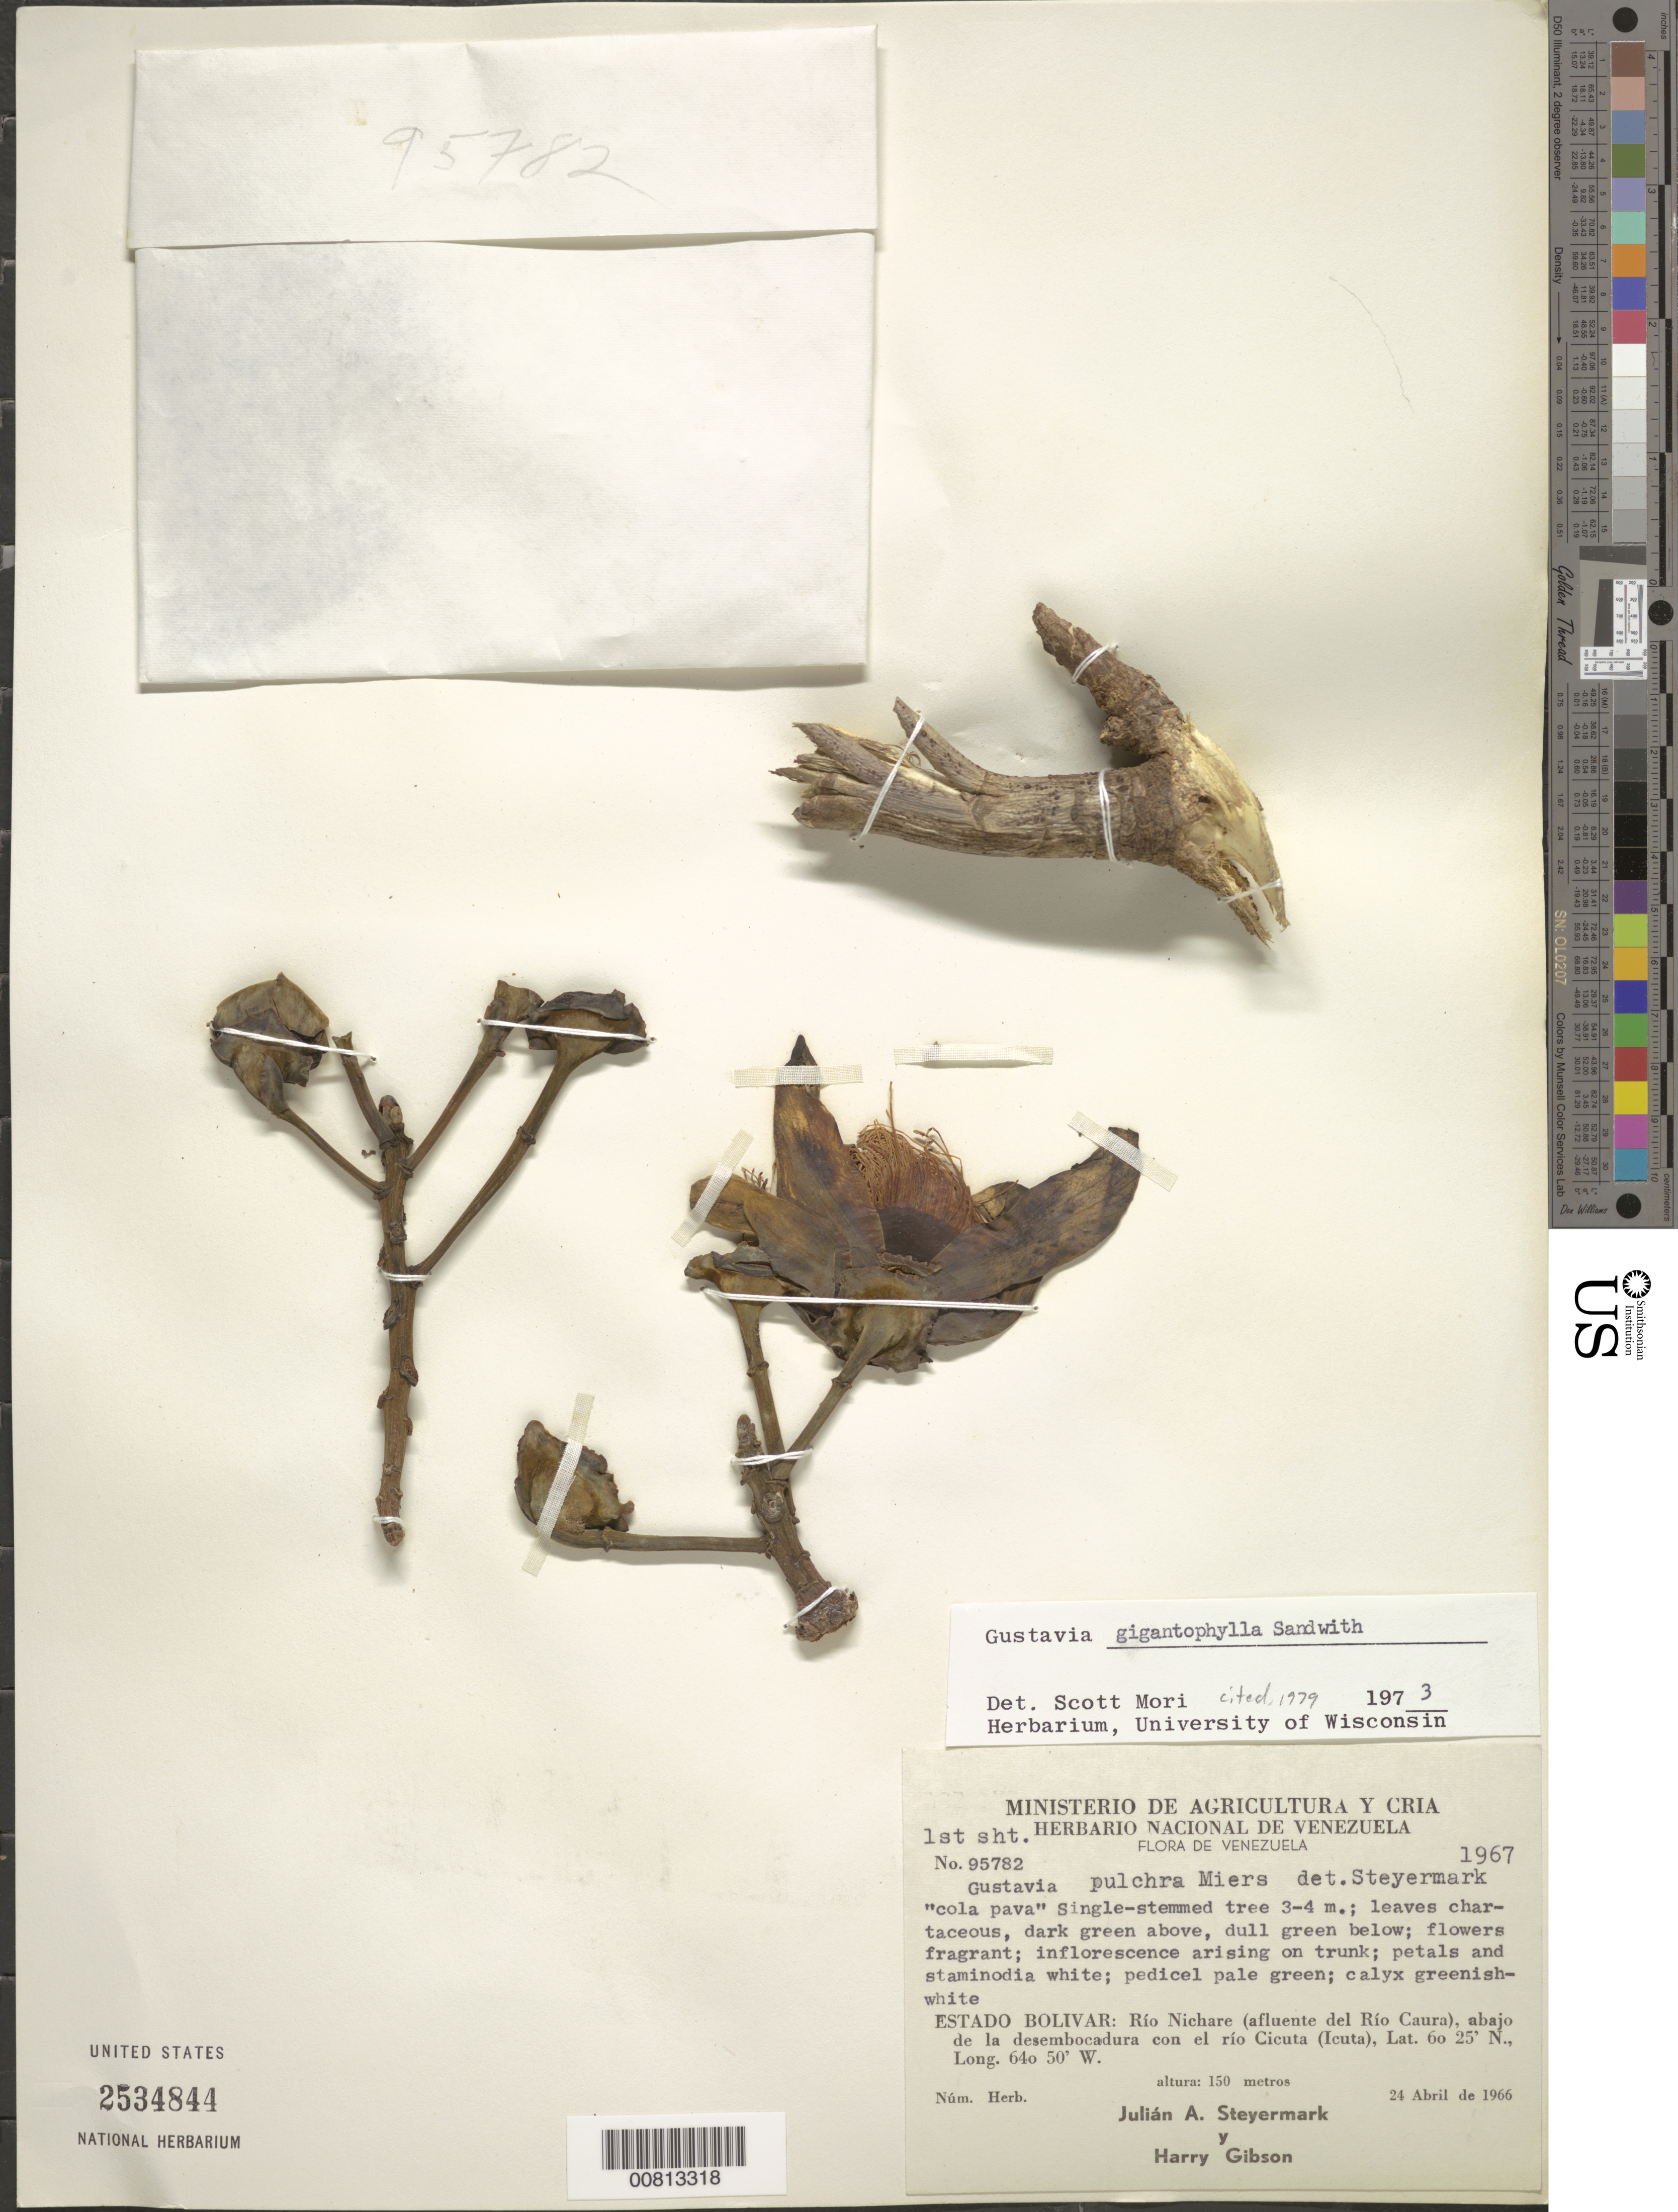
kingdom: Plantae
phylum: Tracheophyta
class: Magnoliopsida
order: Ericales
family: Lecythidaceae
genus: Gustavia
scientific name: Gustavia gigantophylla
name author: Sandwith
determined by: Mori, Scott A.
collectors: J. Steyermark & H. Gibson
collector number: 95782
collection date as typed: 24-Apr-66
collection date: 1966-04-24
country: Venezuela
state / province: Bolívar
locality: Río Nichare (affluente del Río Caura), abajo de la desembocadura con el Río Cicuta (Icuta)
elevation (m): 150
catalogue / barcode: US 2534844